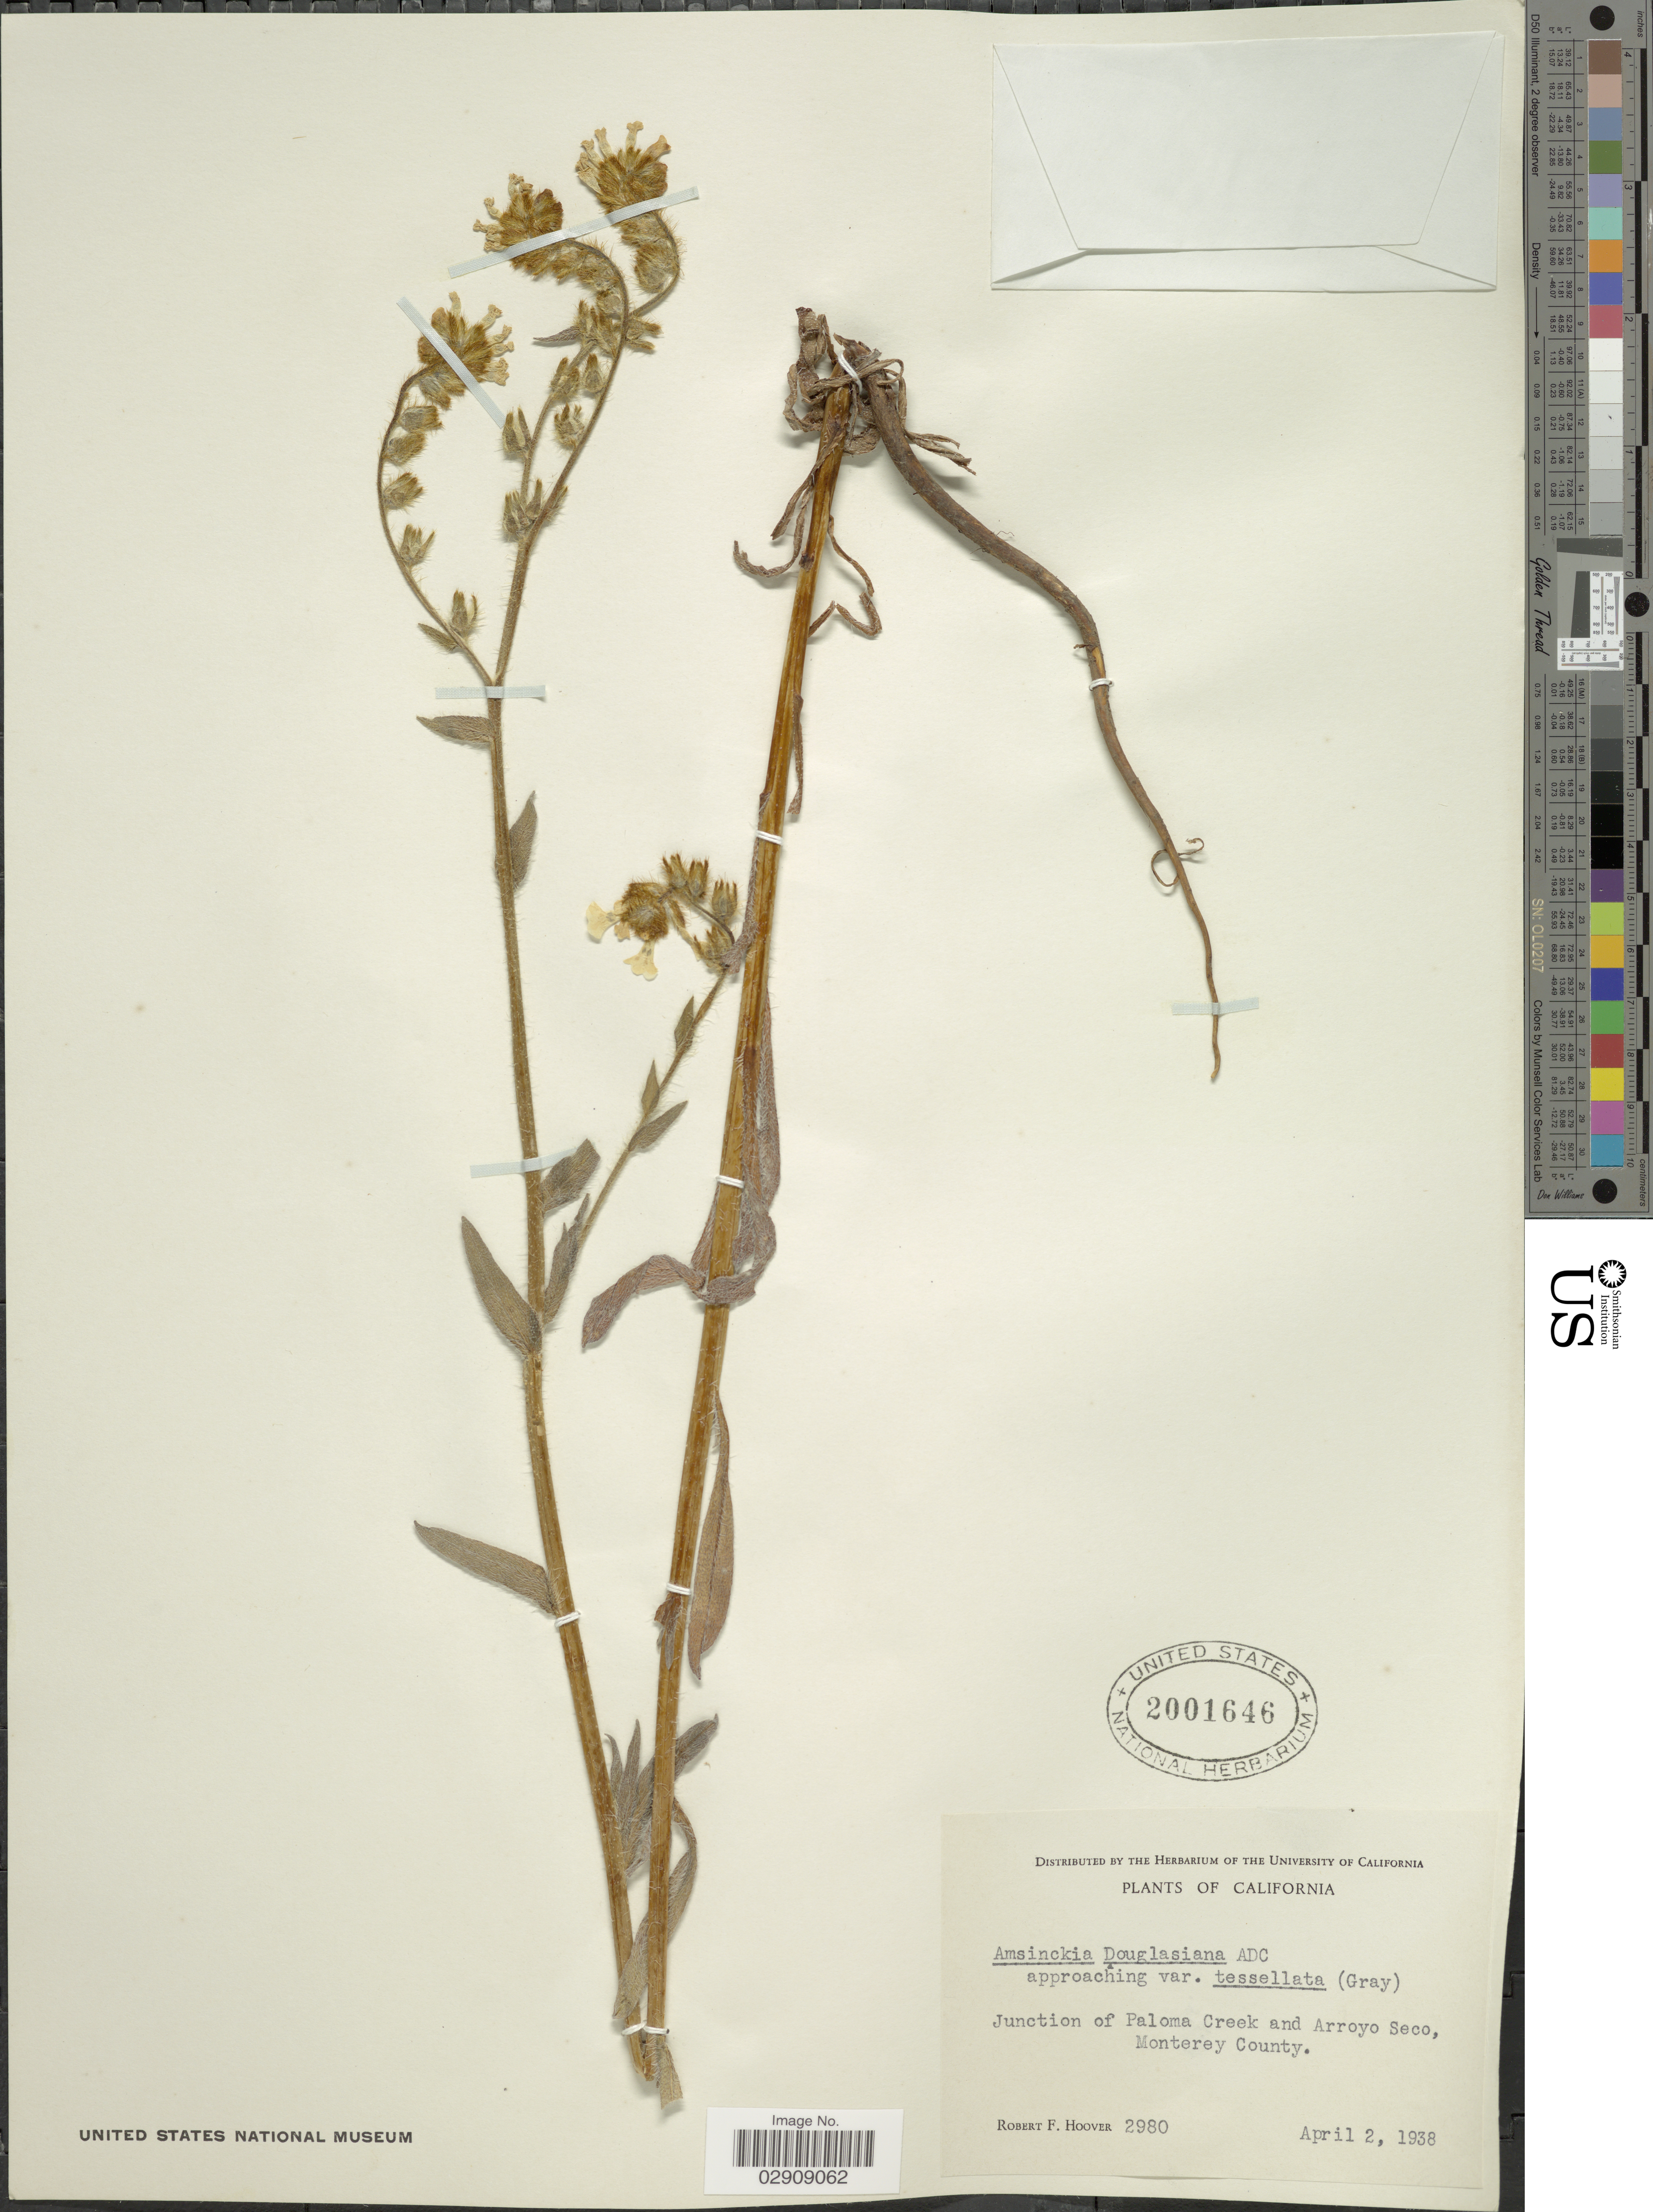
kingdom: Plantae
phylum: Tracheophyta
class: Magnoliopsida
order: Boraginales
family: Boraginaceae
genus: Amsinckia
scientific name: Amsinckia douglasiana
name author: A. DC.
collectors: R. F. Hoover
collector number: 2980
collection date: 1938-04-02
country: United States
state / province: California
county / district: Monterey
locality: Junction of Paloma Creek and Arroyo Seco, Monterey County.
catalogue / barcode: US 2001646